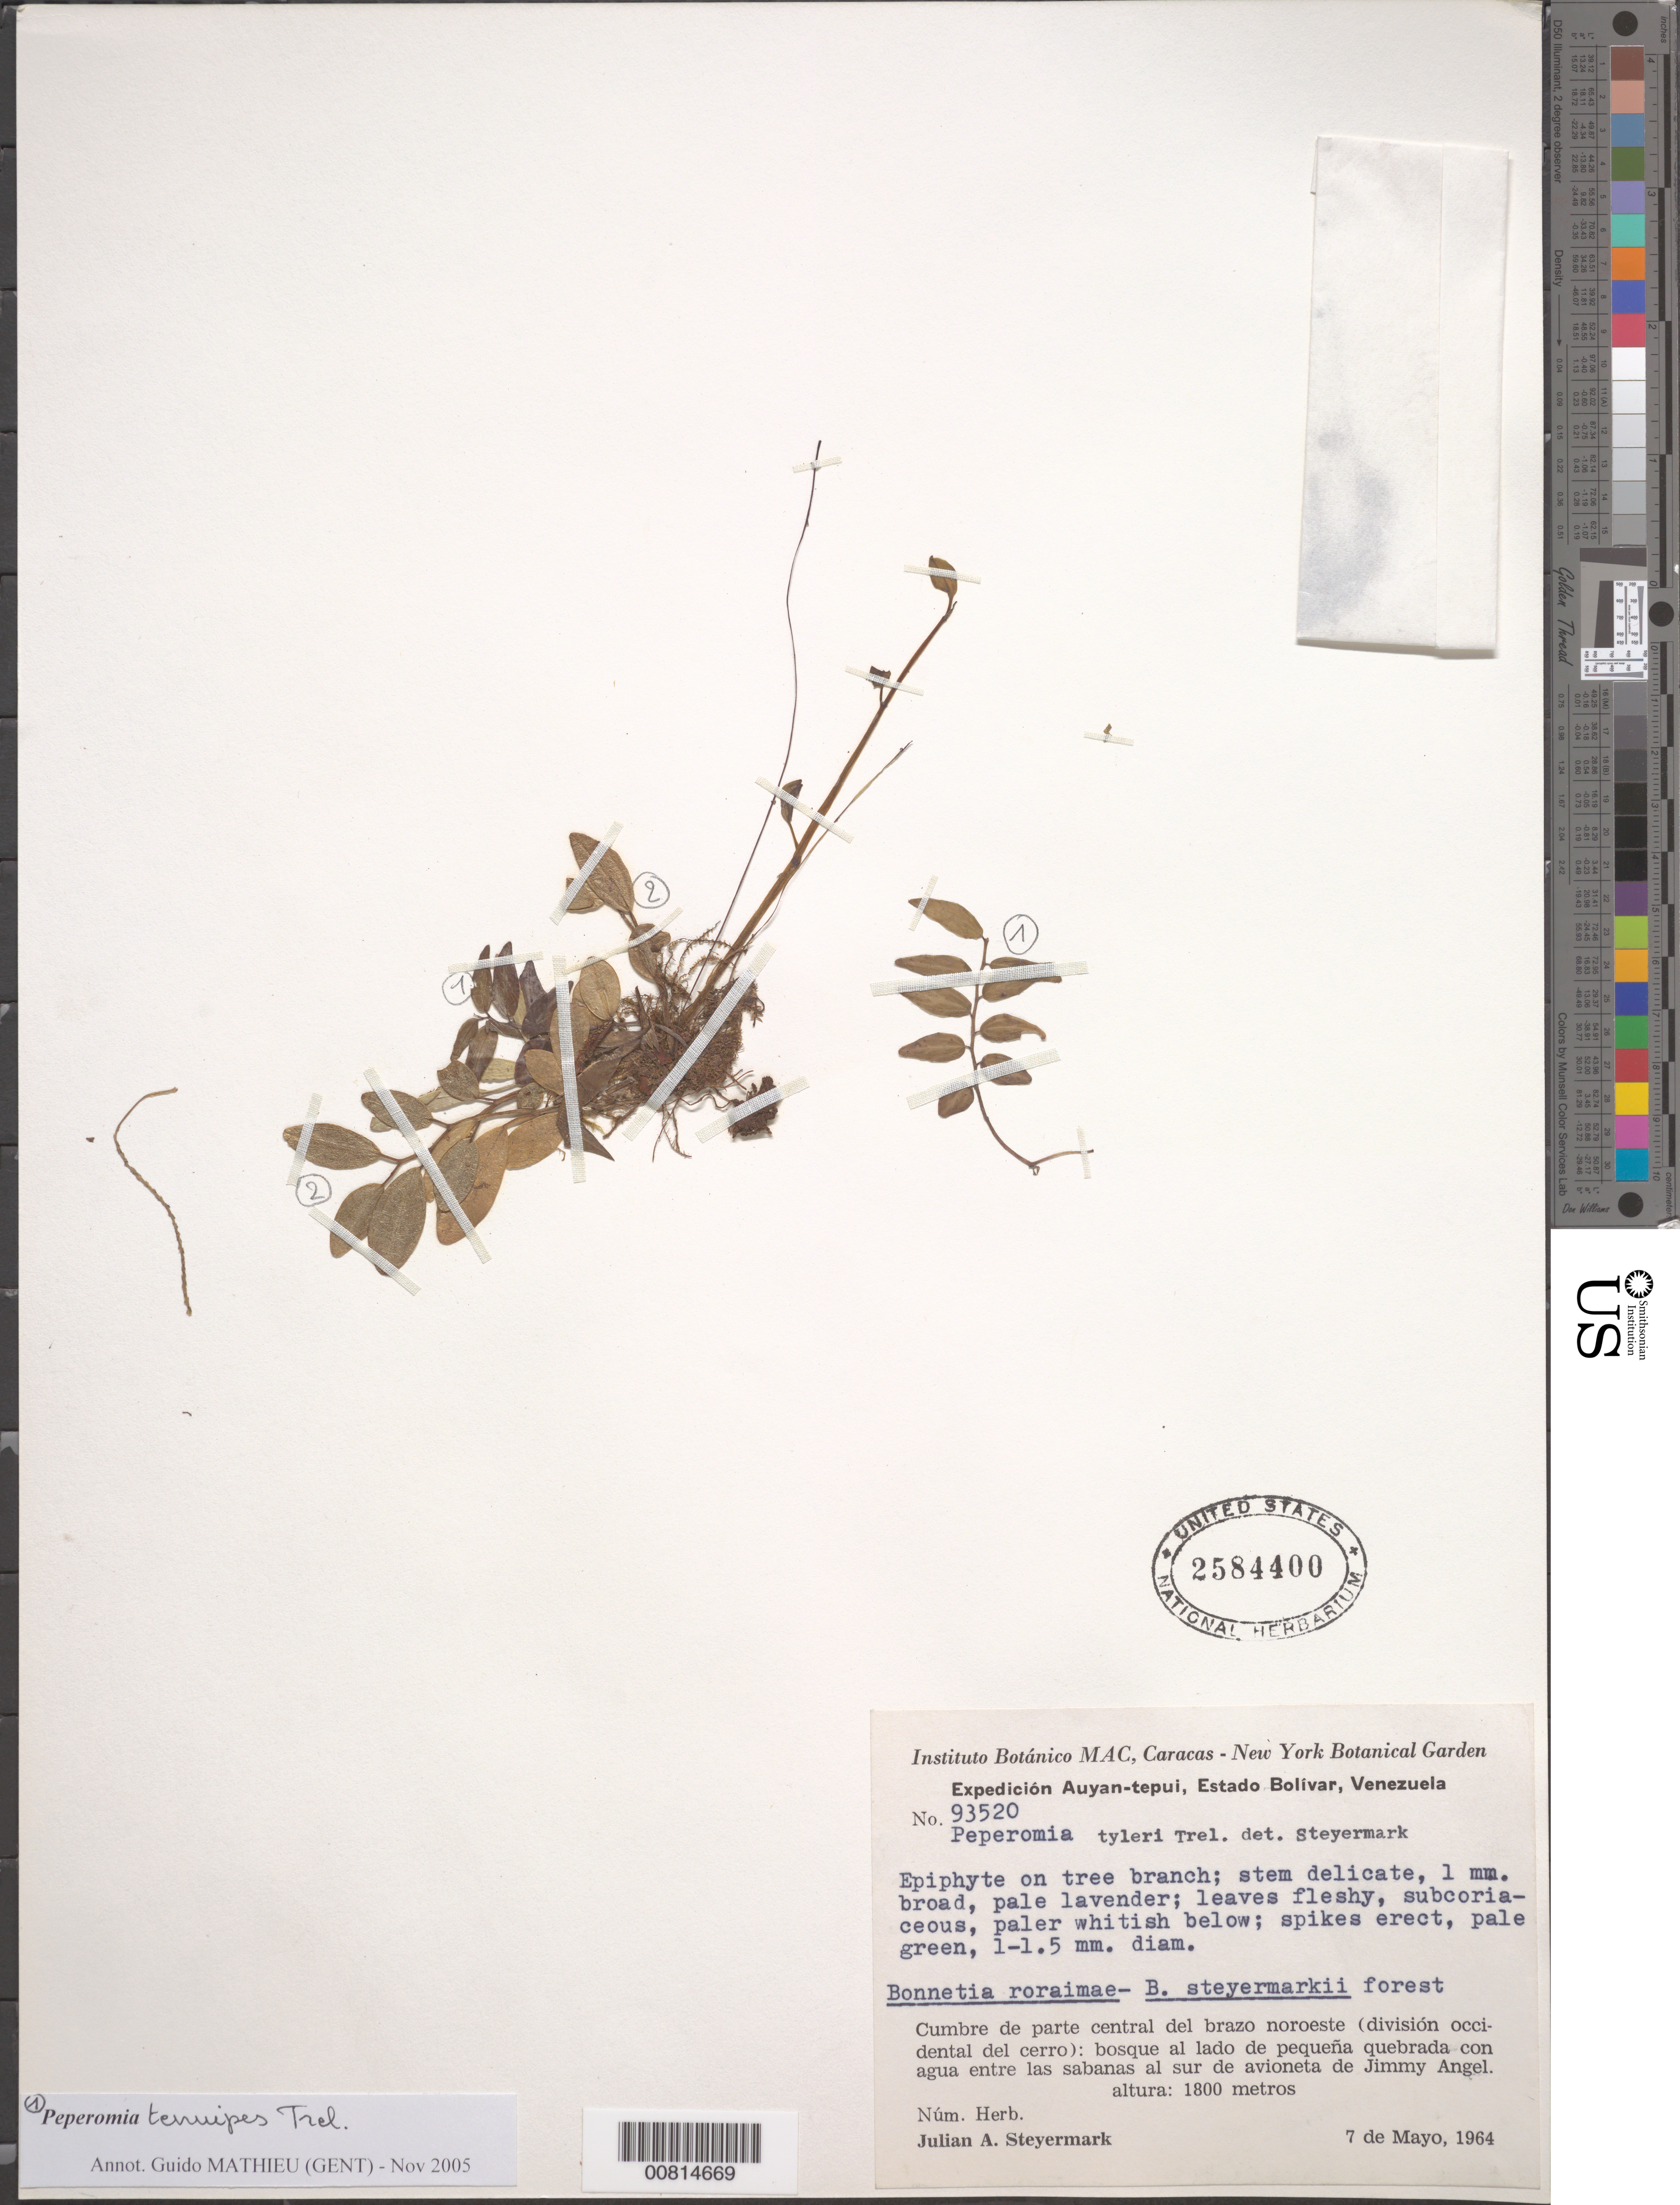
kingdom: Plantae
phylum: Tracheophyta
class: Magnoliopsida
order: Piperales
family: Piperaceae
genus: Peperomia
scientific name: Peperomia tyleri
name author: Trel.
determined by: Steyermark, Julian A., (VEN)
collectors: J. Steyermark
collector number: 93520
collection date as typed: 7-May-64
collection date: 1964-05-07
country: Venezuela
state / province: Bolívar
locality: Auyan-tepuí, cumbre de la parte central del brazo noroeste (div. occidental del cerro), al sur de avioneta de Jimmy Angel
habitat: Bosque al lado de pequena quebrada con agua entre las sabanas; in Bonnetia roraimae - B. steyermarkii forest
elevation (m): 1800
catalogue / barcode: US 2584400